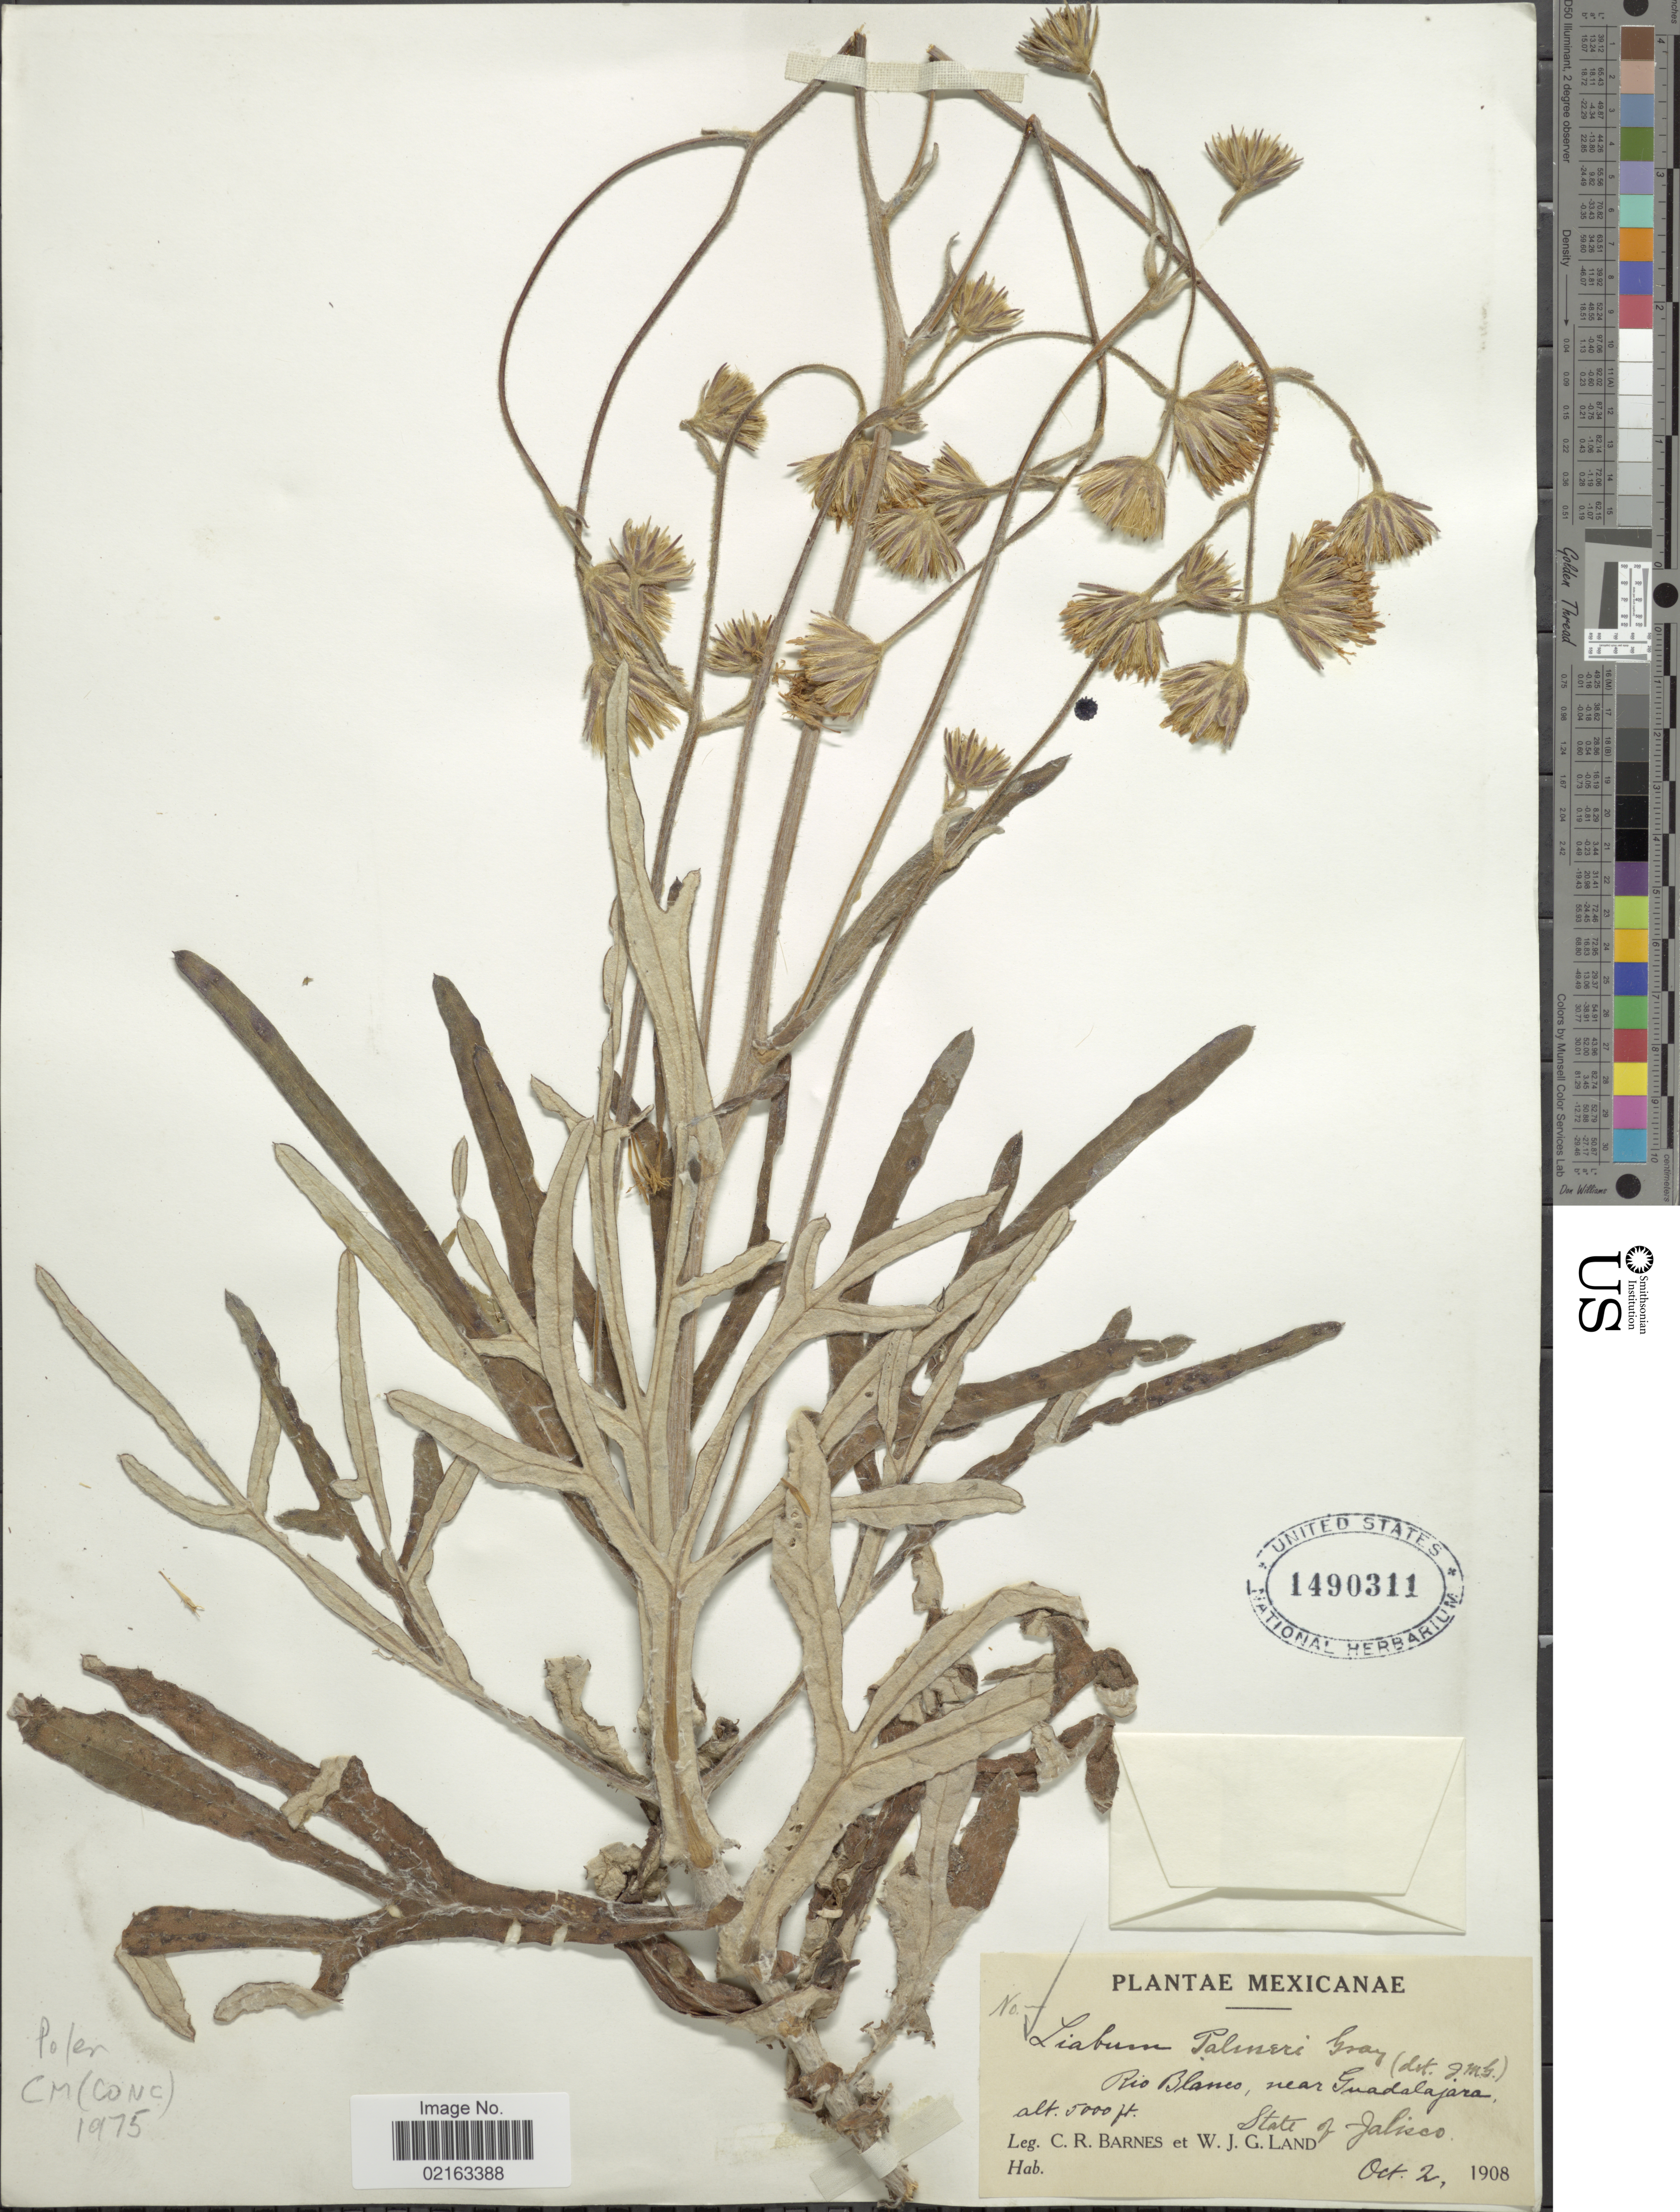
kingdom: Plantae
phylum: Tracheophyta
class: Magnoliopsida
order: Asterales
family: Asteraceae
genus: Sinclairia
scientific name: Sinclairia palmeri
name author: (A. Gray) B.L. Turner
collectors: C. R. Barnes & W. J. G. Land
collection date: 1908-10-02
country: Mexico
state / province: Jalisco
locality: Rio Blanco, near Guadalajara. State of Jalisco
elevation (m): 1524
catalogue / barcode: US 1490311